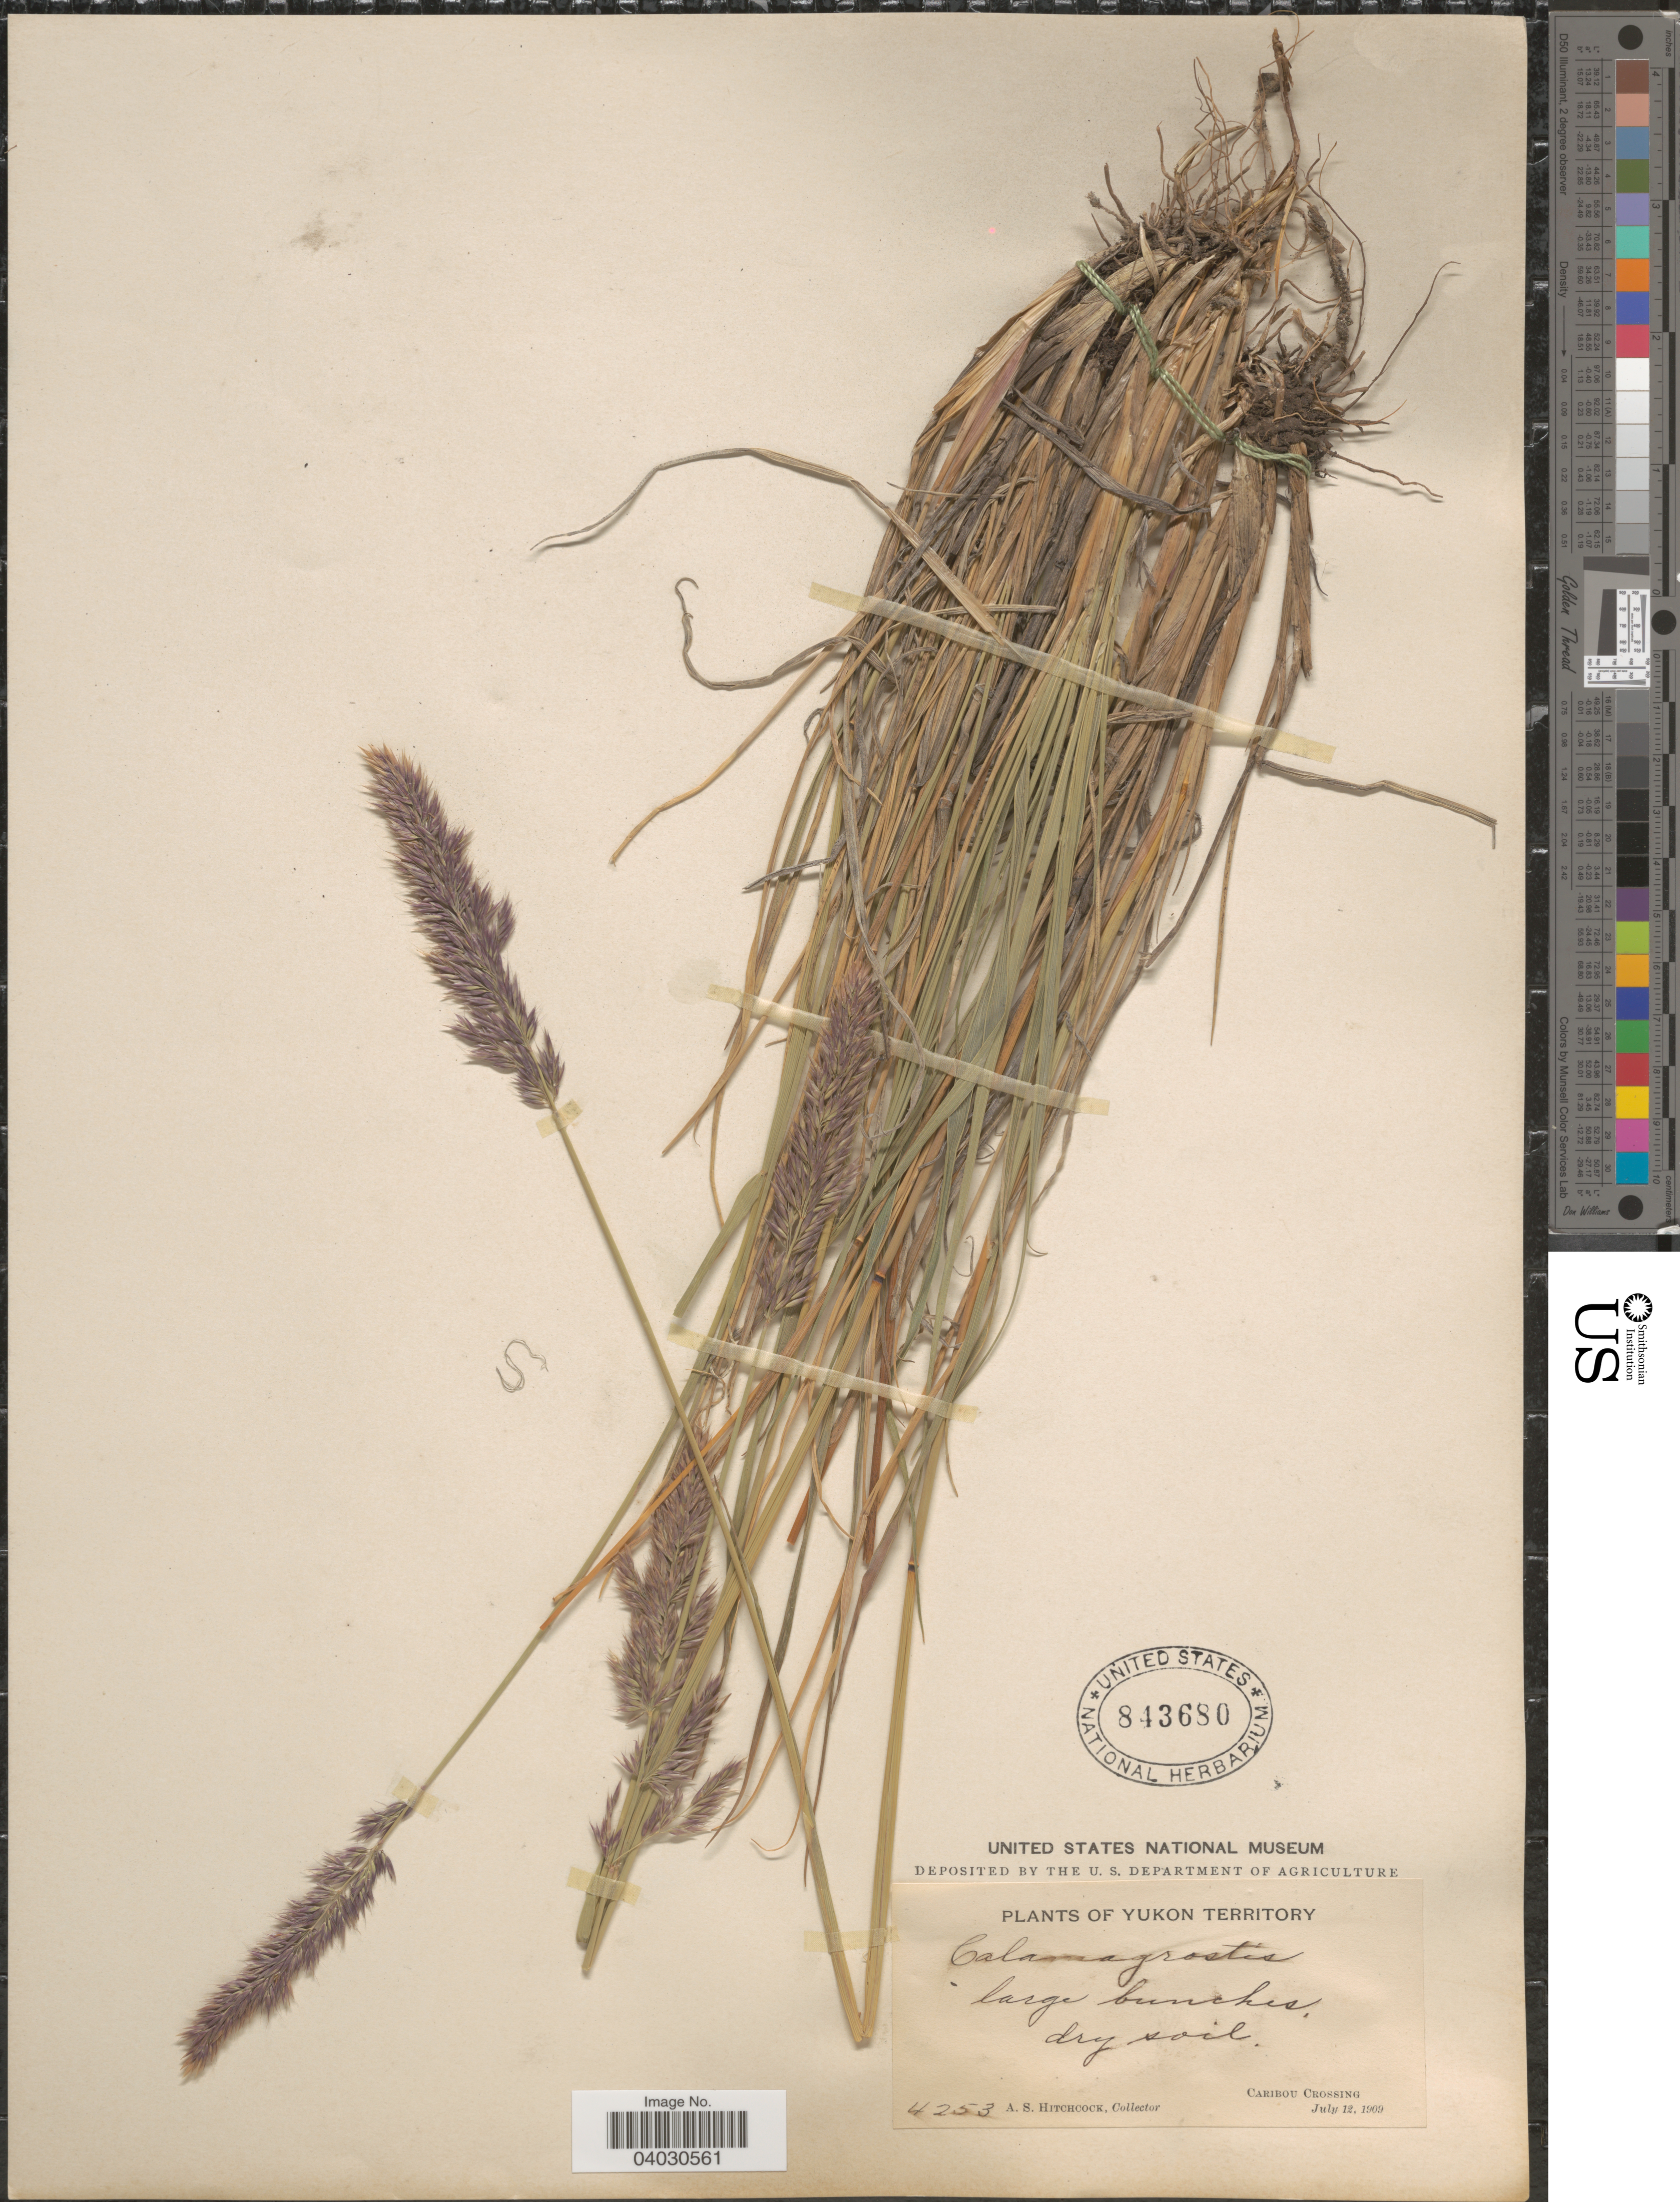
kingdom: Plantae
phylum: Tracheophyta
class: Liliopsida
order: Poales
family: Poaceae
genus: Calamagrostis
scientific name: Calamagrostis purpurascens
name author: R. Br.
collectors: A. S. Hitchcock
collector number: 4253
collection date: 1909-07-12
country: Canada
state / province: Yukon Territory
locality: Caribou Crossing.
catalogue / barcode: US 843680